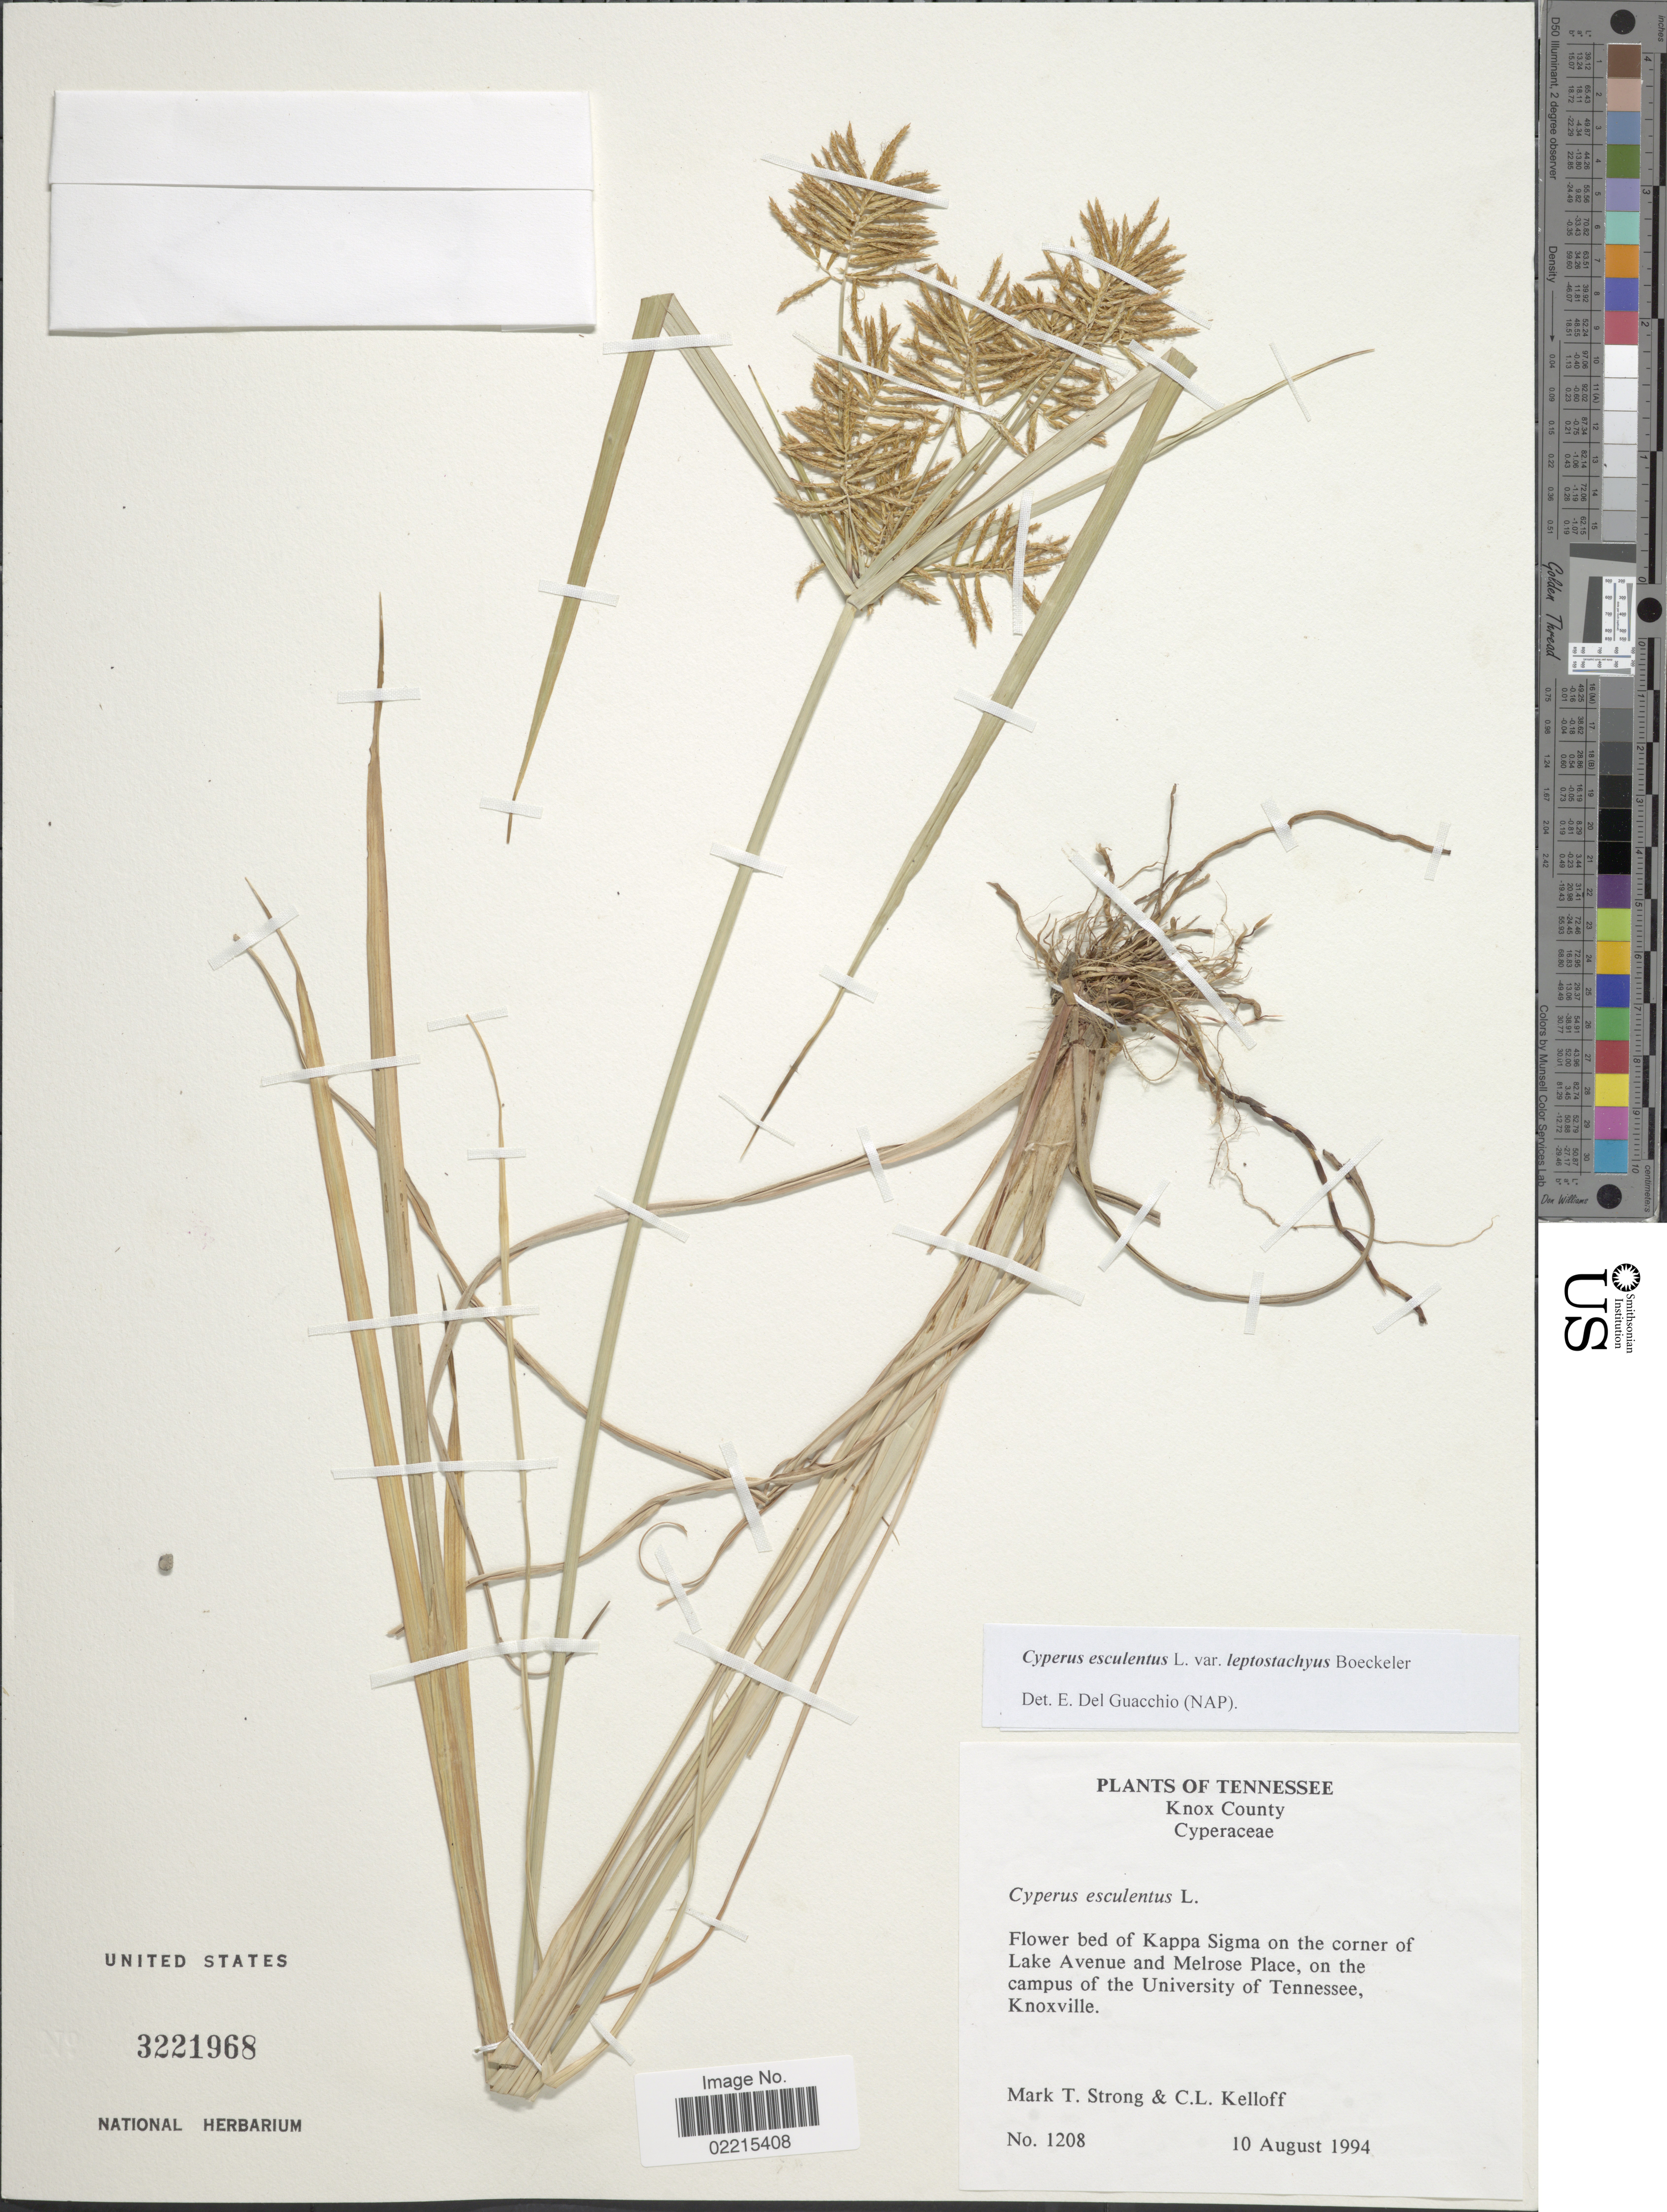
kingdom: Plantae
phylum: Tracheophyta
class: Liliopsida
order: Poales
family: Cyperaceae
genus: Cyperus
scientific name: Cyperus esculentus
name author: L.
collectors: M. T. Strong & C. L. Kelloff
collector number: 1208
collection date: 1994-08-10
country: United States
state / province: Tennessee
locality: Flower bed of Kappa Sigma on the corner of Lake Avenue and Melrose Place, on the campus of the University of Tennessee Knoxville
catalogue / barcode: US 3221968